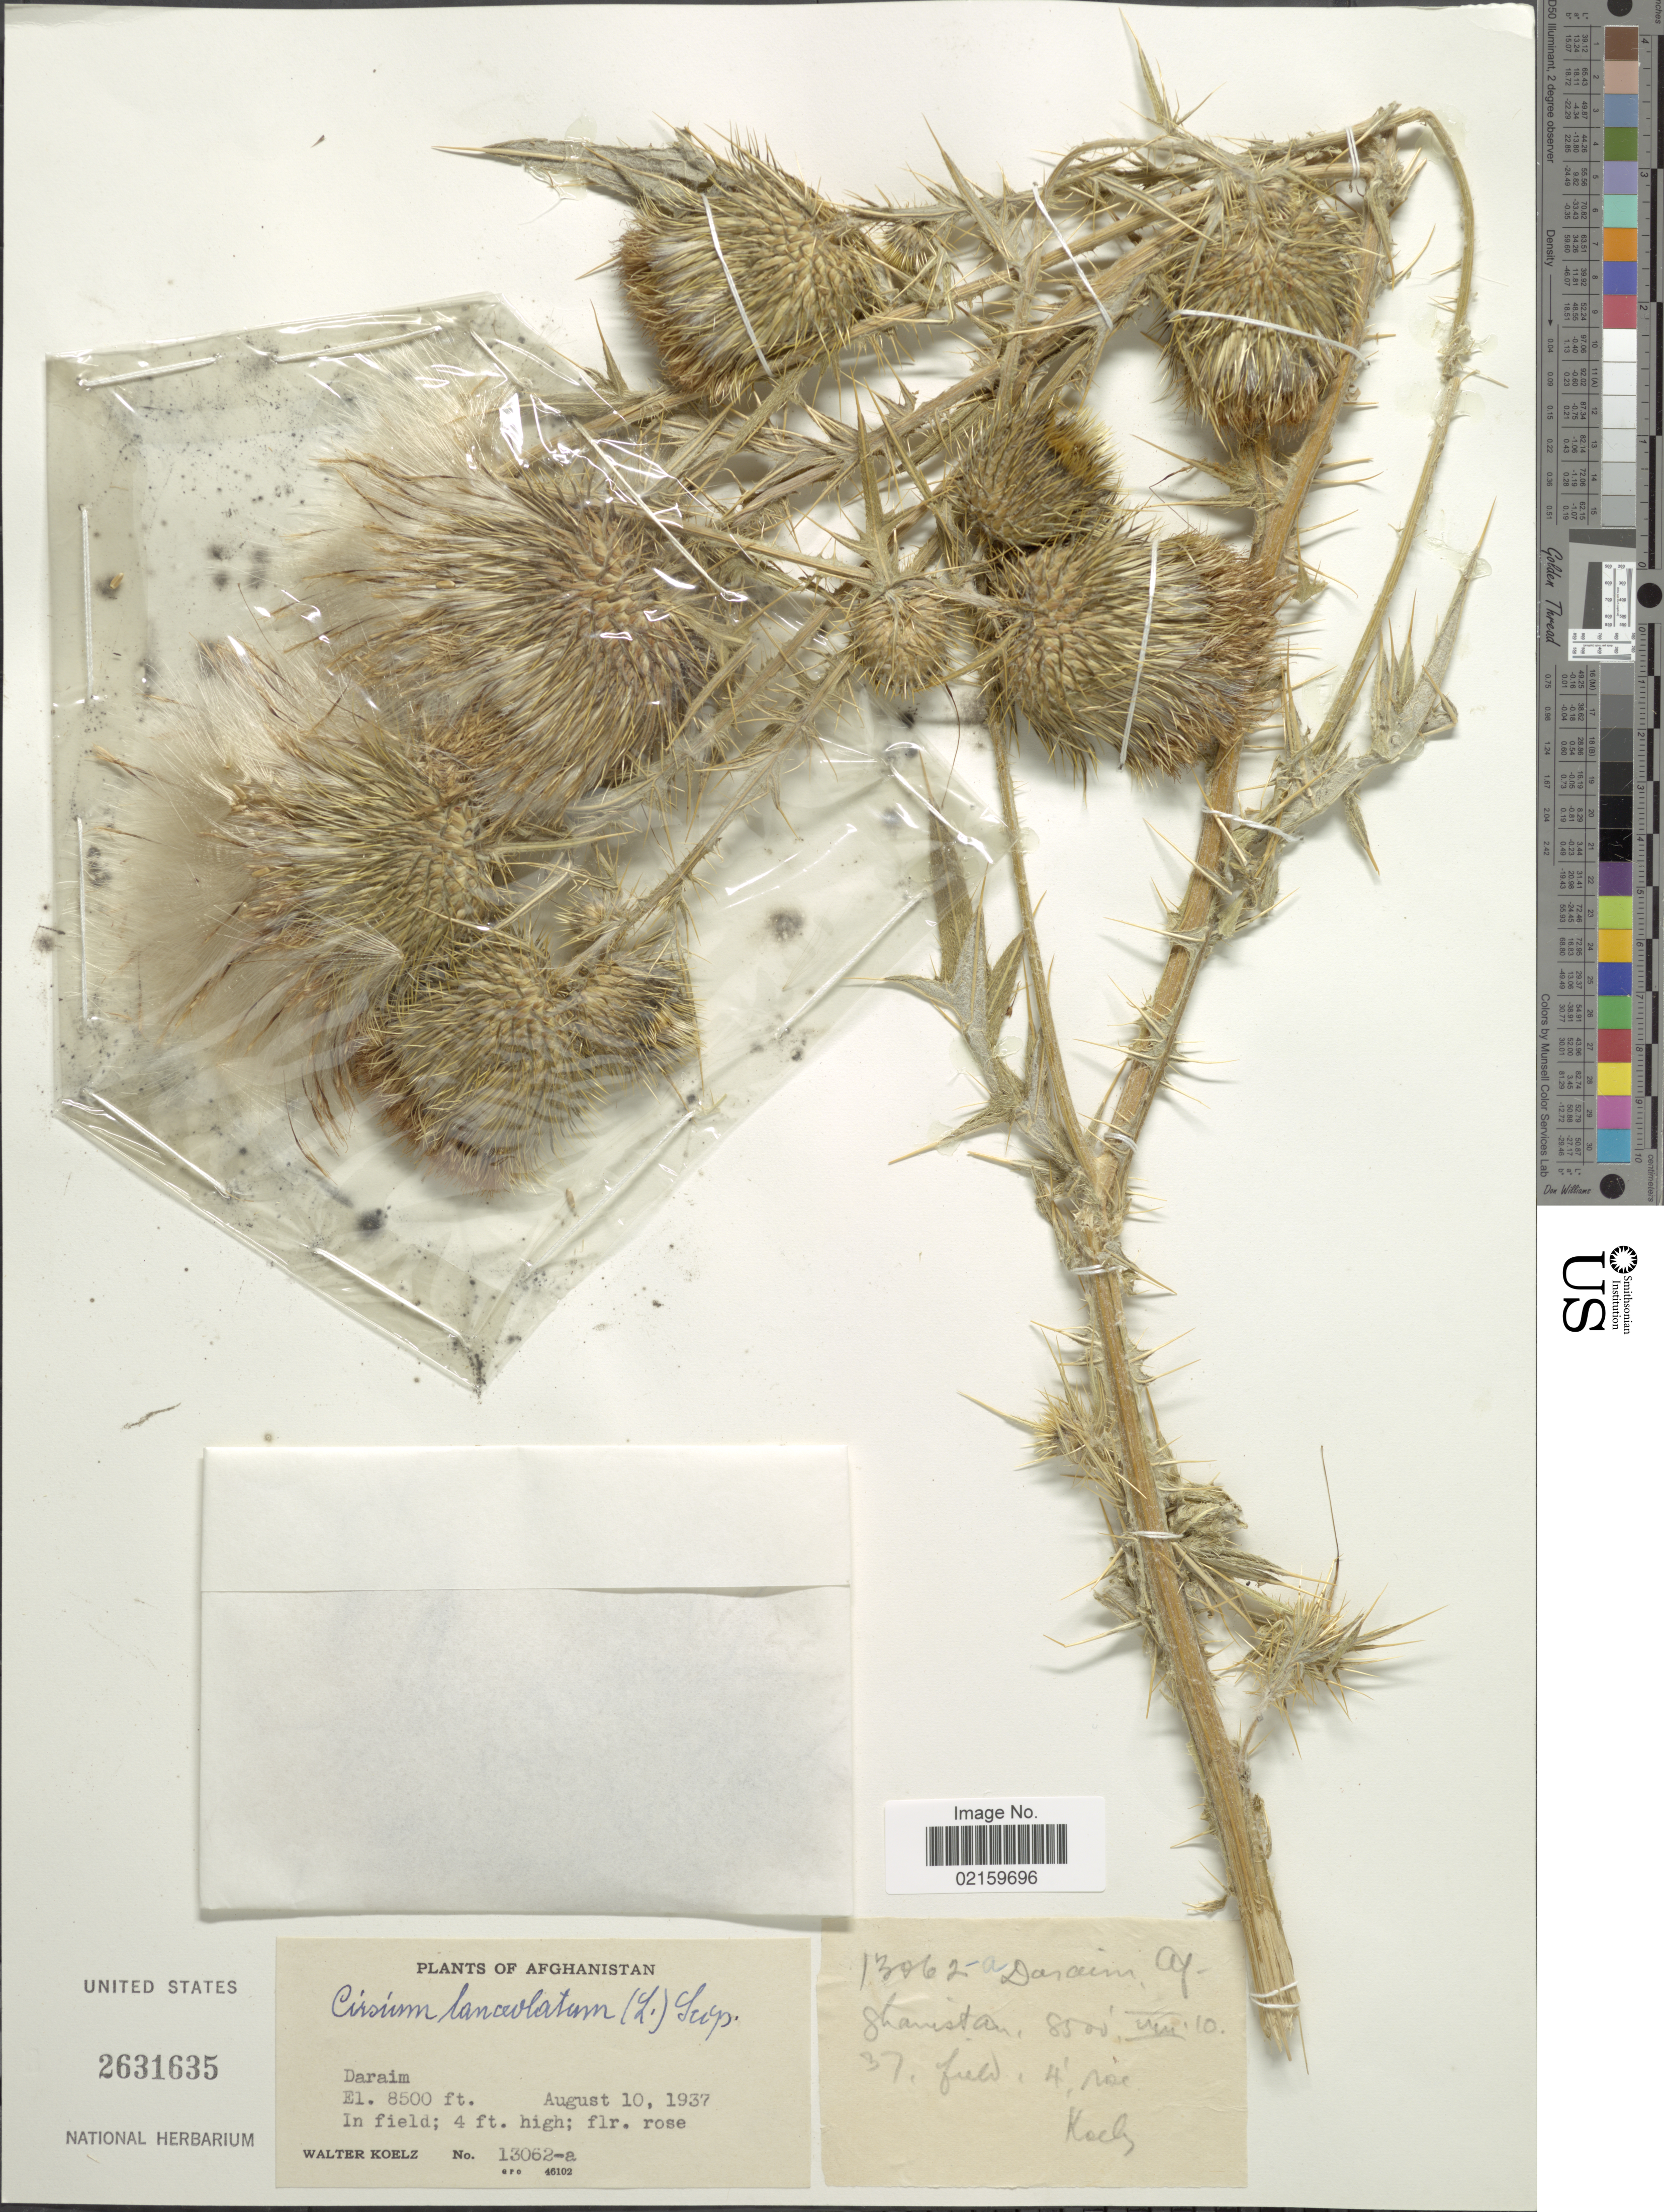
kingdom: Plantae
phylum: Tracheophyta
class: Magnoliopsida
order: Asterales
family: Asteraceae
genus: Cirsium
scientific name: Cirsium vulgare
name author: (Savi) Ten.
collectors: W. N. Koelz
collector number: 13062-a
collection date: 1937-08-10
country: Afghanistan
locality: Daraim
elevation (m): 2591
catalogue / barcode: US 2631635